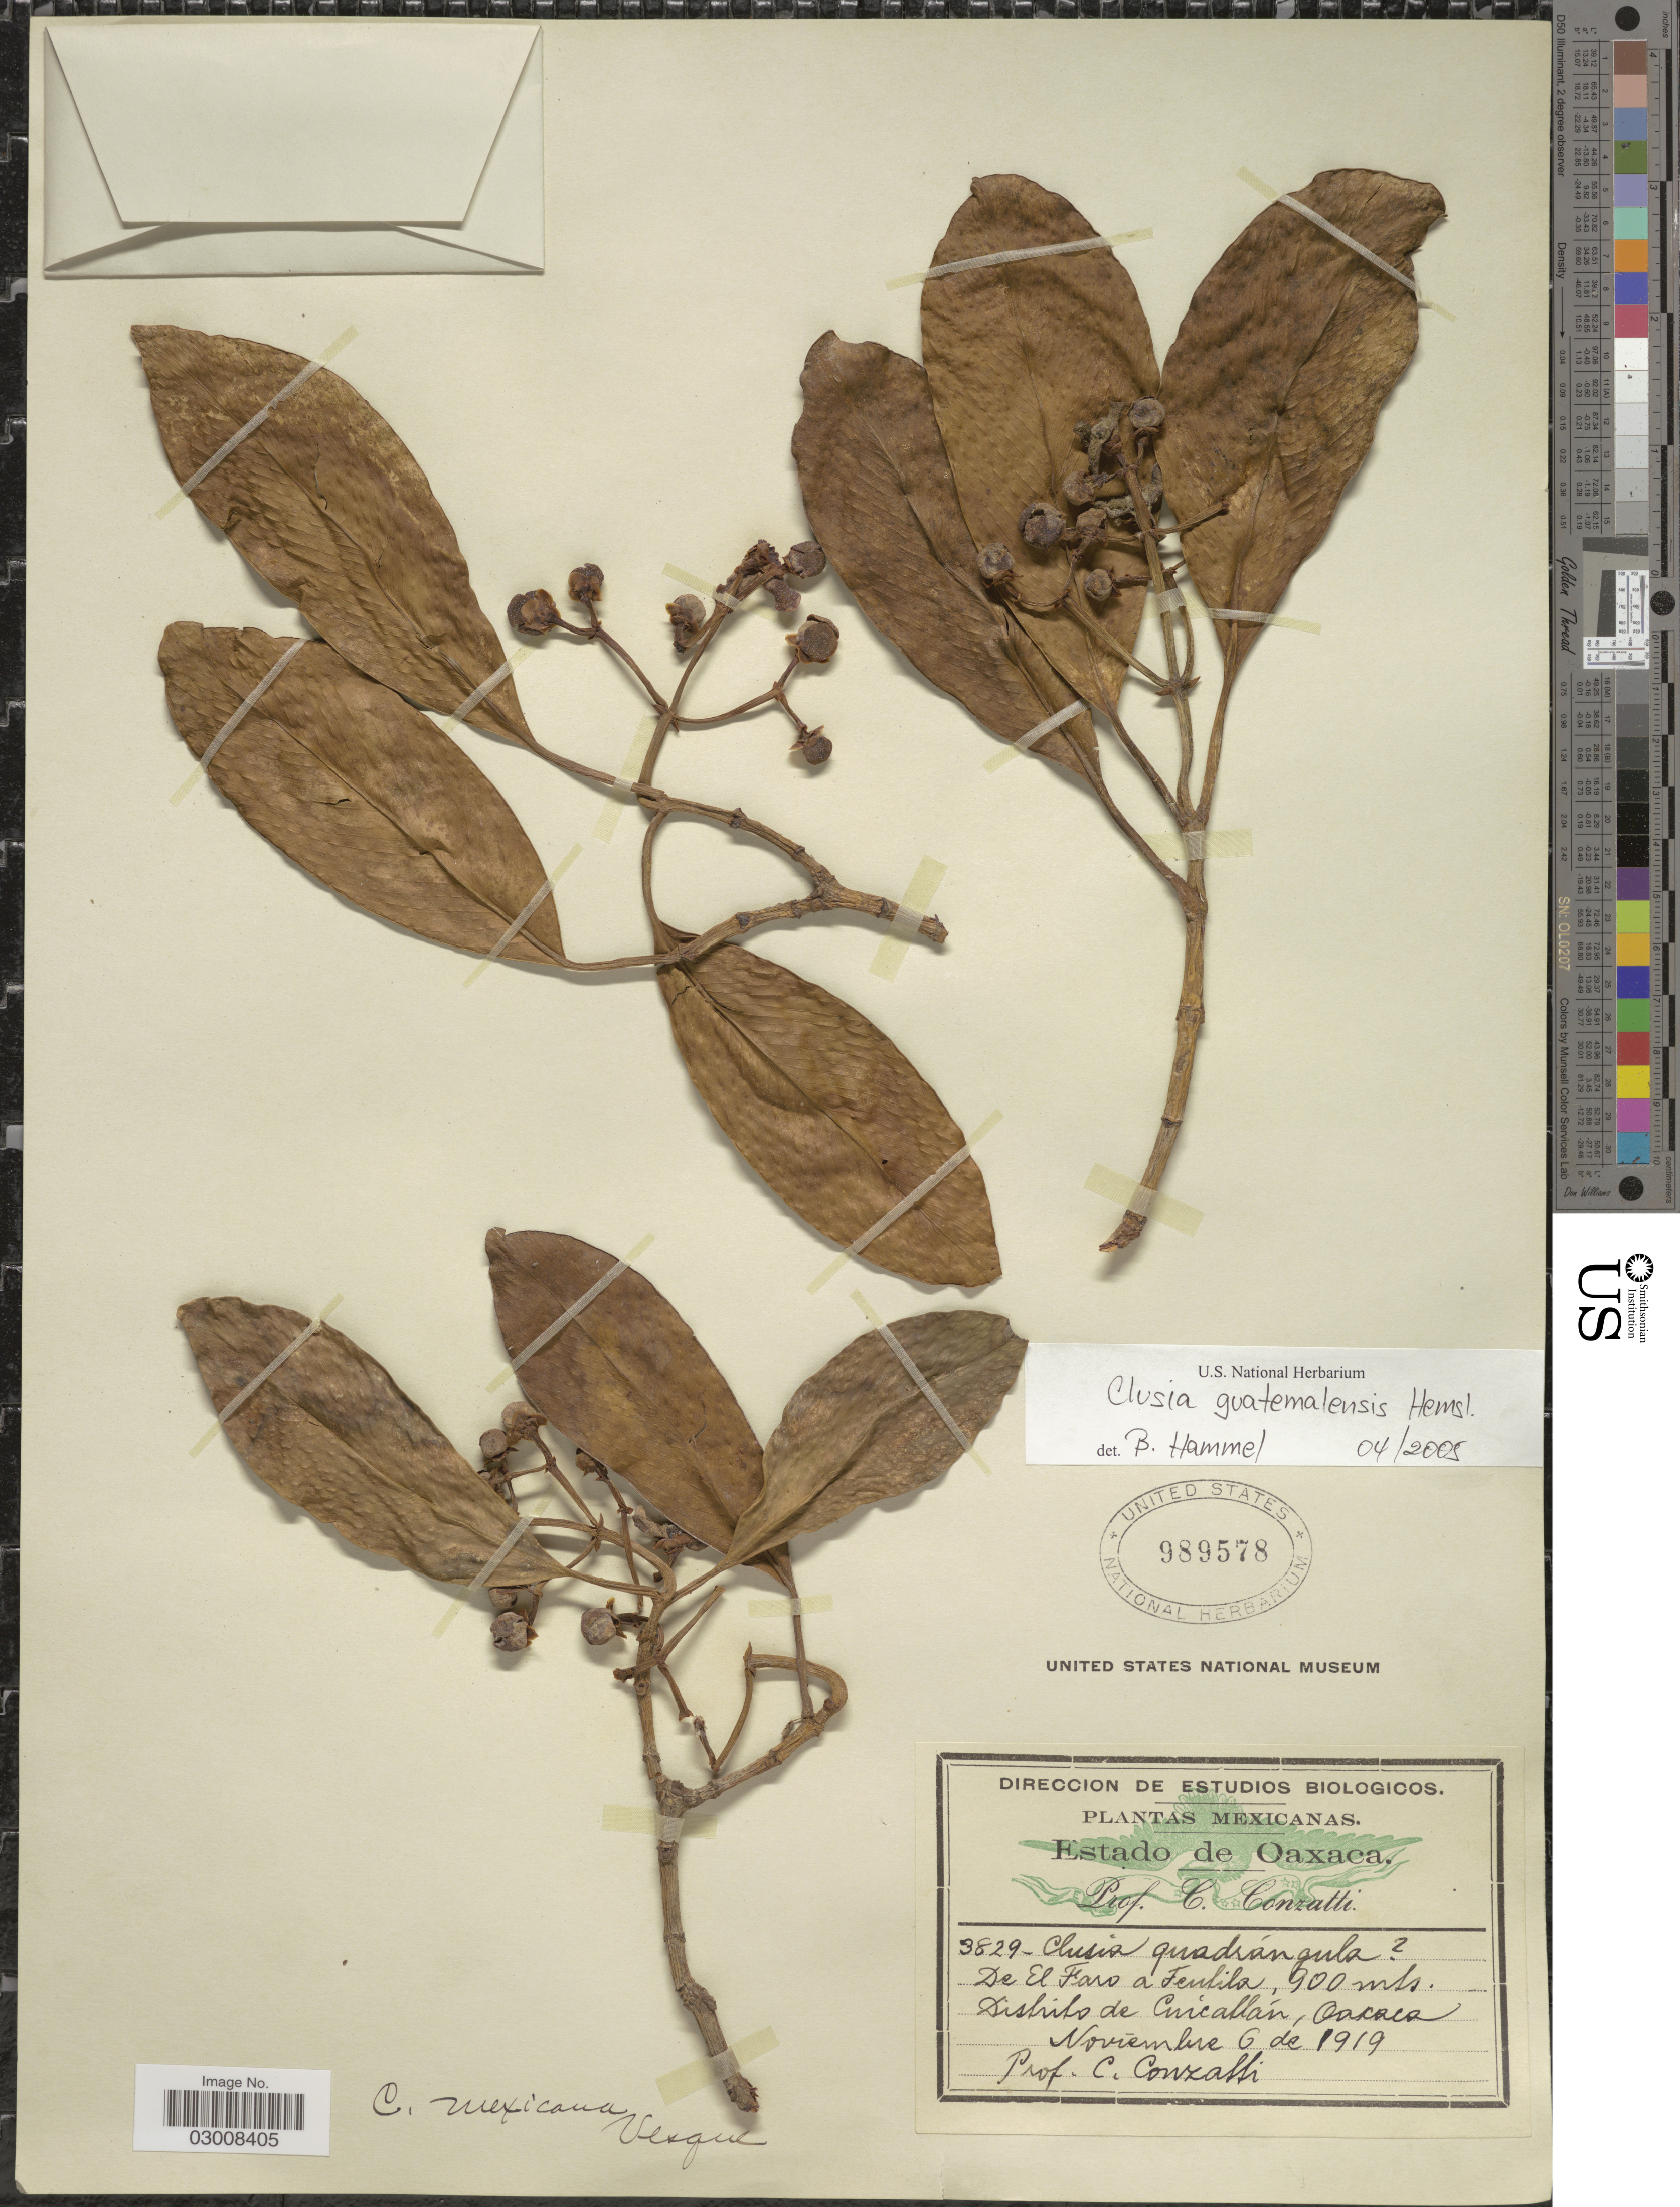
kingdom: Plantae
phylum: Tracheophyta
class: Magnoliopsida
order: Malpighiales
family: Clusiaceae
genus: Clusia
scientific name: Clusia guatemalensis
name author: Hemsl.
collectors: C. Conzatti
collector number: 3829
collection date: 1919-11-06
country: Mexico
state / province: Oaxaca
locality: De El Faro a Teutila. Distrito de Cuicatlán.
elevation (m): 900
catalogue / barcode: US 989578